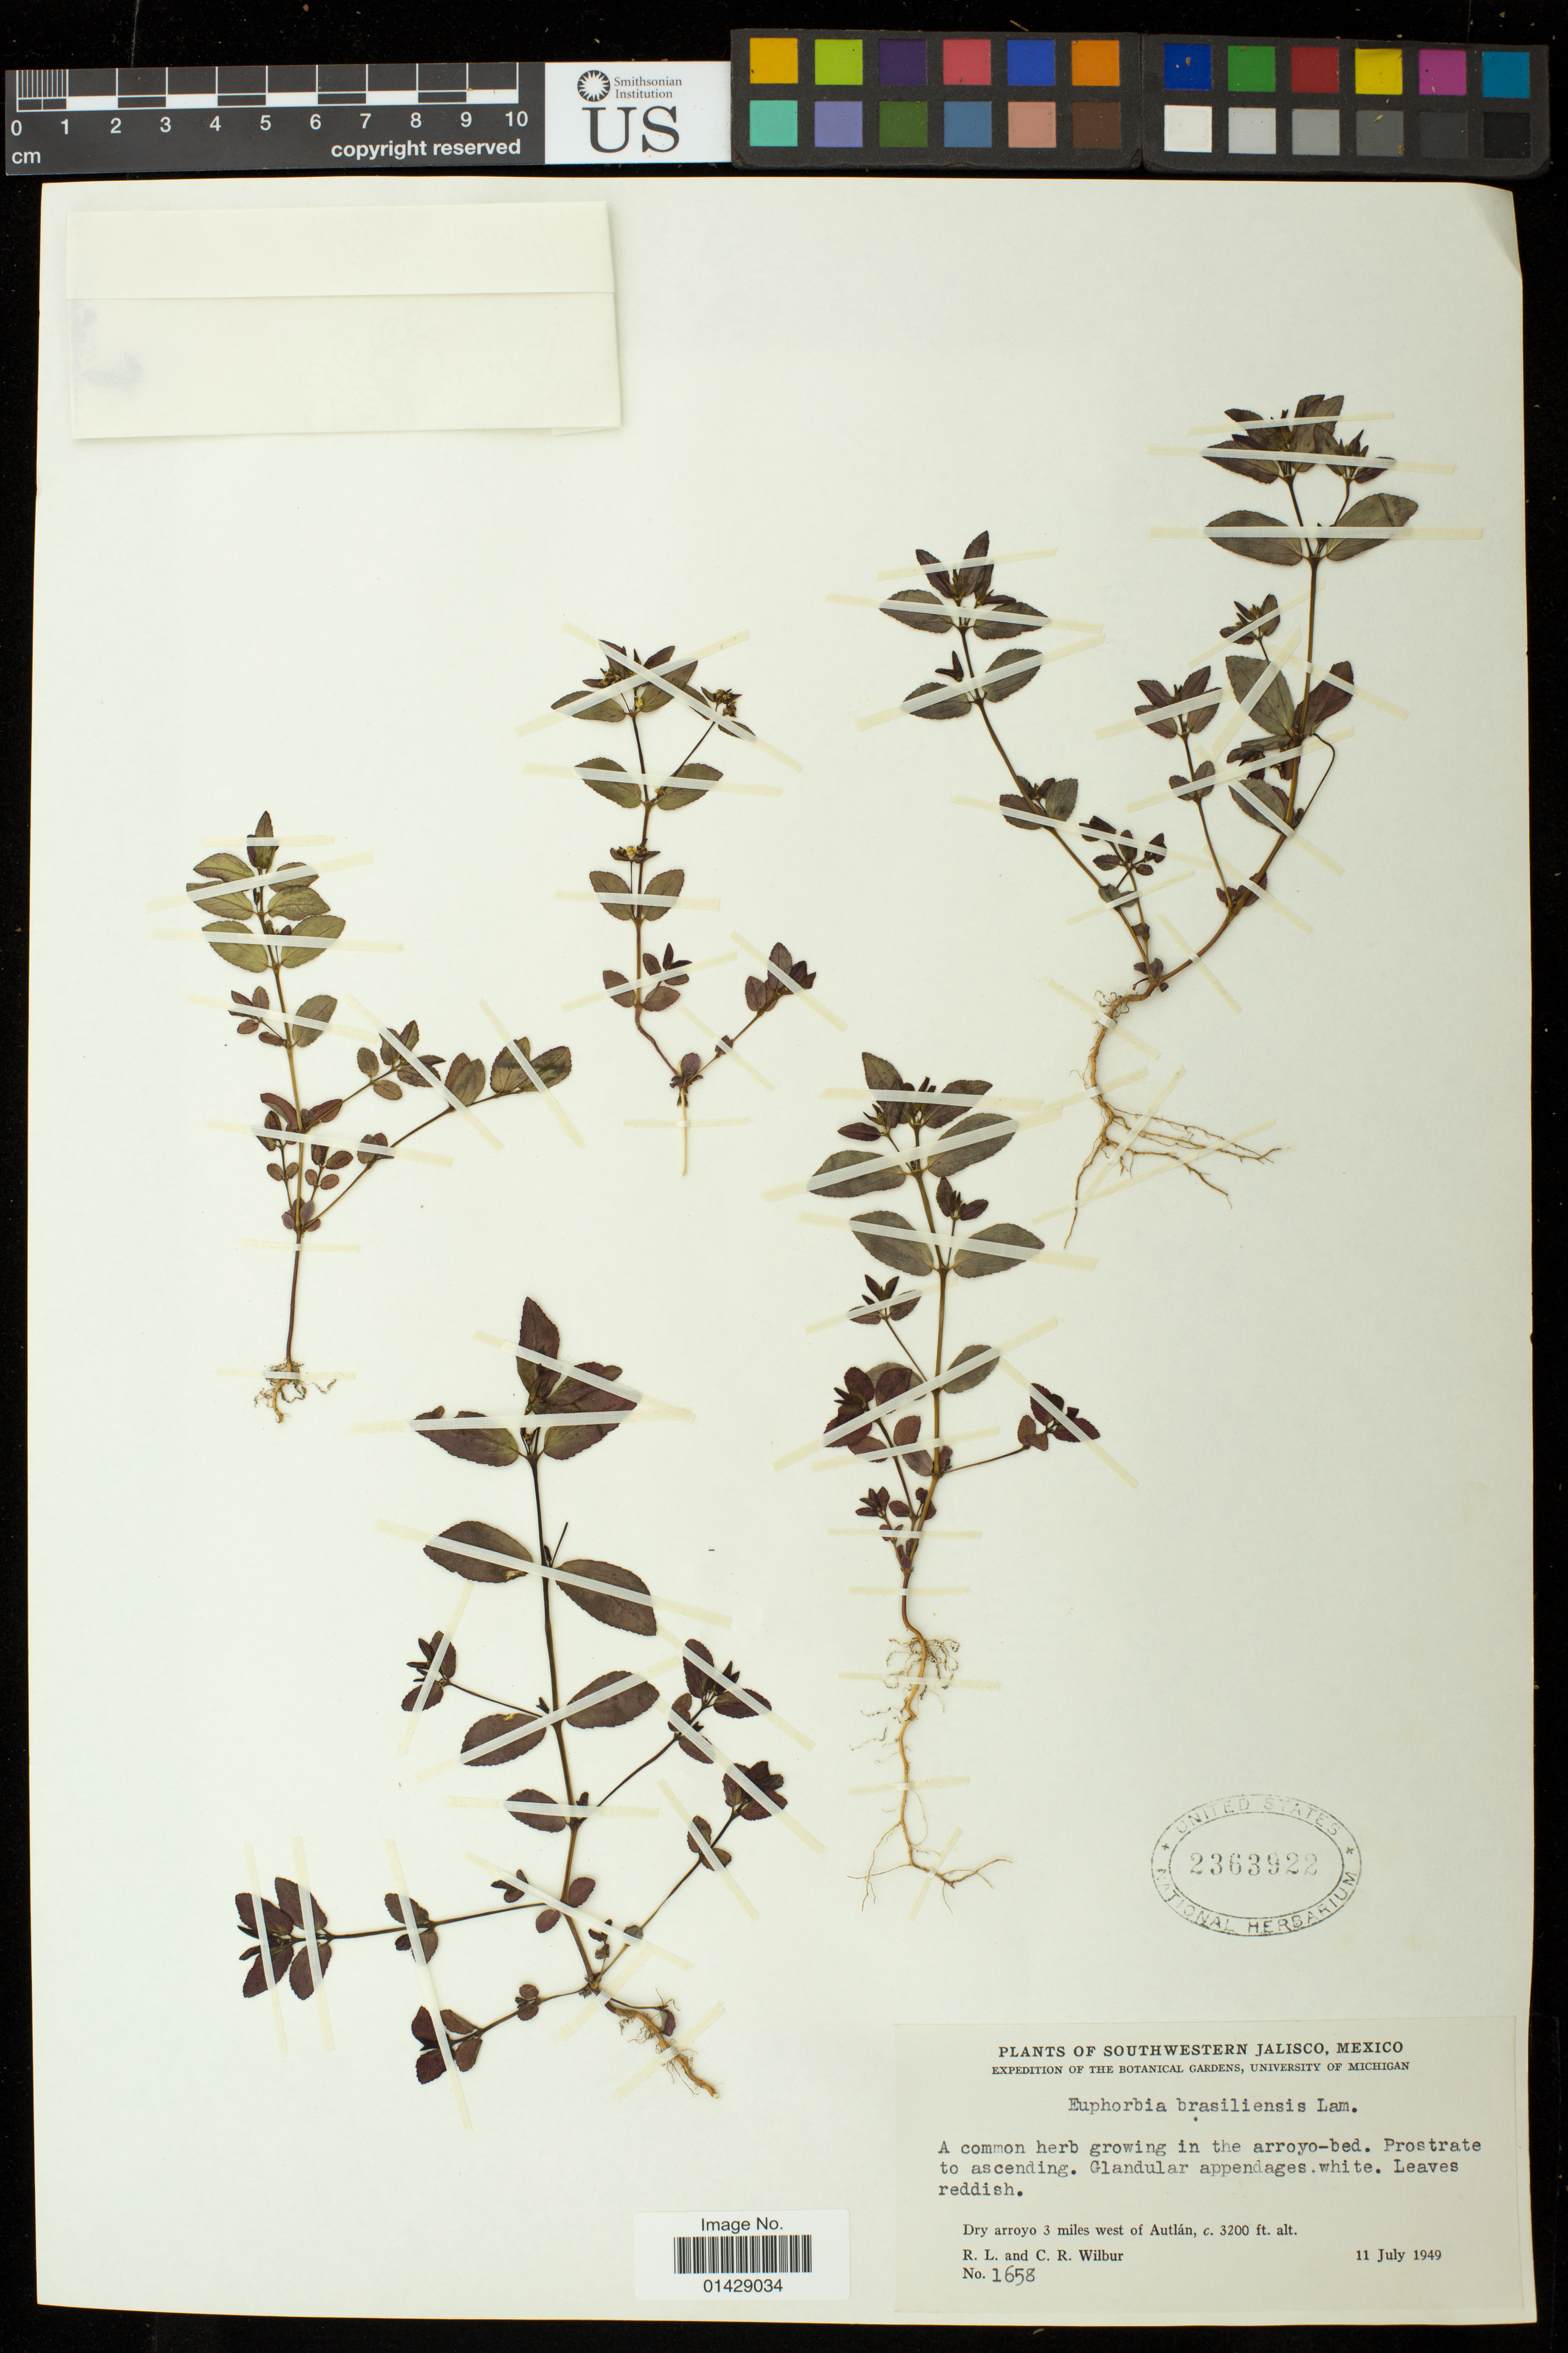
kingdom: Plantae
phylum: Tracheophyta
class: Magnoliopsida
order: Malpighiales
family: Euphorbiaceae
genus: Euphorbia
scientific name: Euphorbia hyssopifolia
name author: L.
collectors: R. L. Wilbur & C. Wilbur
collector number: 1658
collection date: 1949-07-11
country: Mexico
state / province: Jalisco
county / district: Autlán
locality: Dry arroyo 3 miles west of Autlan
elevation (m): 975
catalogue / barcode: US 2363922